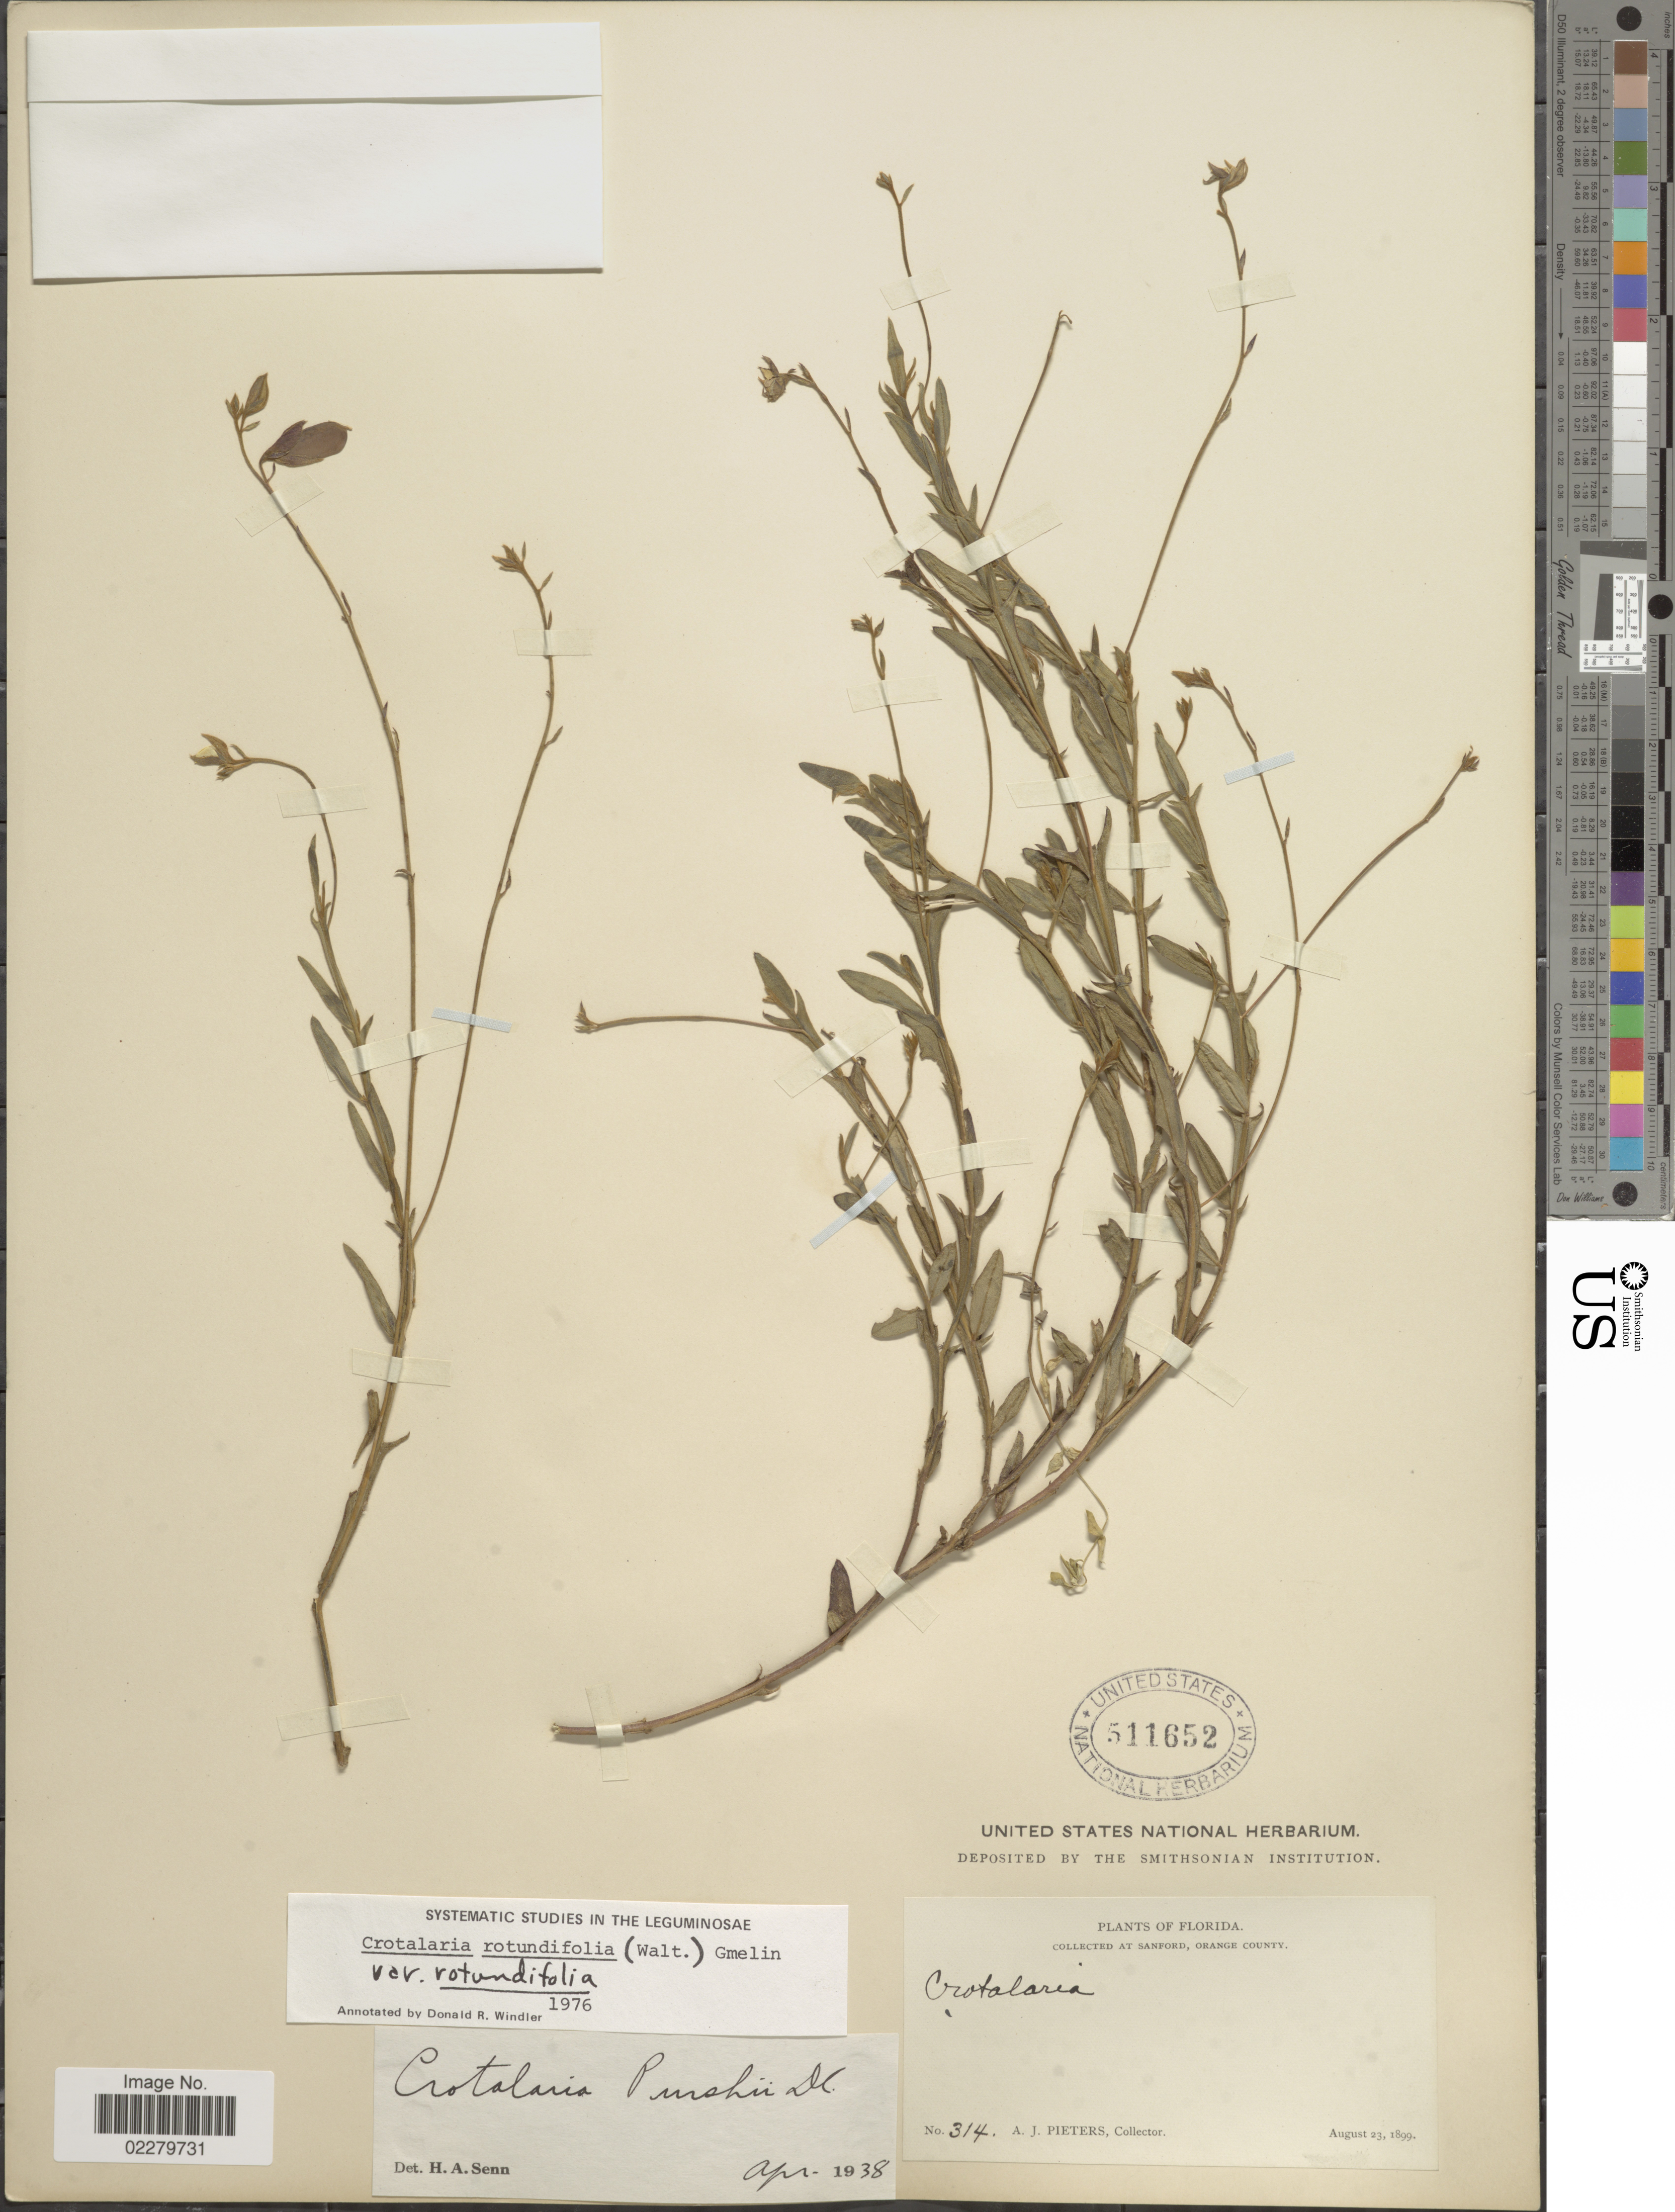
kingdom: Plantae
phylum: Tracheophyta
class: Magnoliopsida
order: Fabales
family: Fabaceae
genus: Crotalaria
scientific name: Crotalaria rotundifolia var. rotundifolia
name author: (Walter) J.F. Gmel.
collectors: A. Pieters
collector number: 315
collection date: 1899-08-23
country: United States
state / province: Florida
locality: At Sanford, Orange County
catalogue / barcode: US 511652